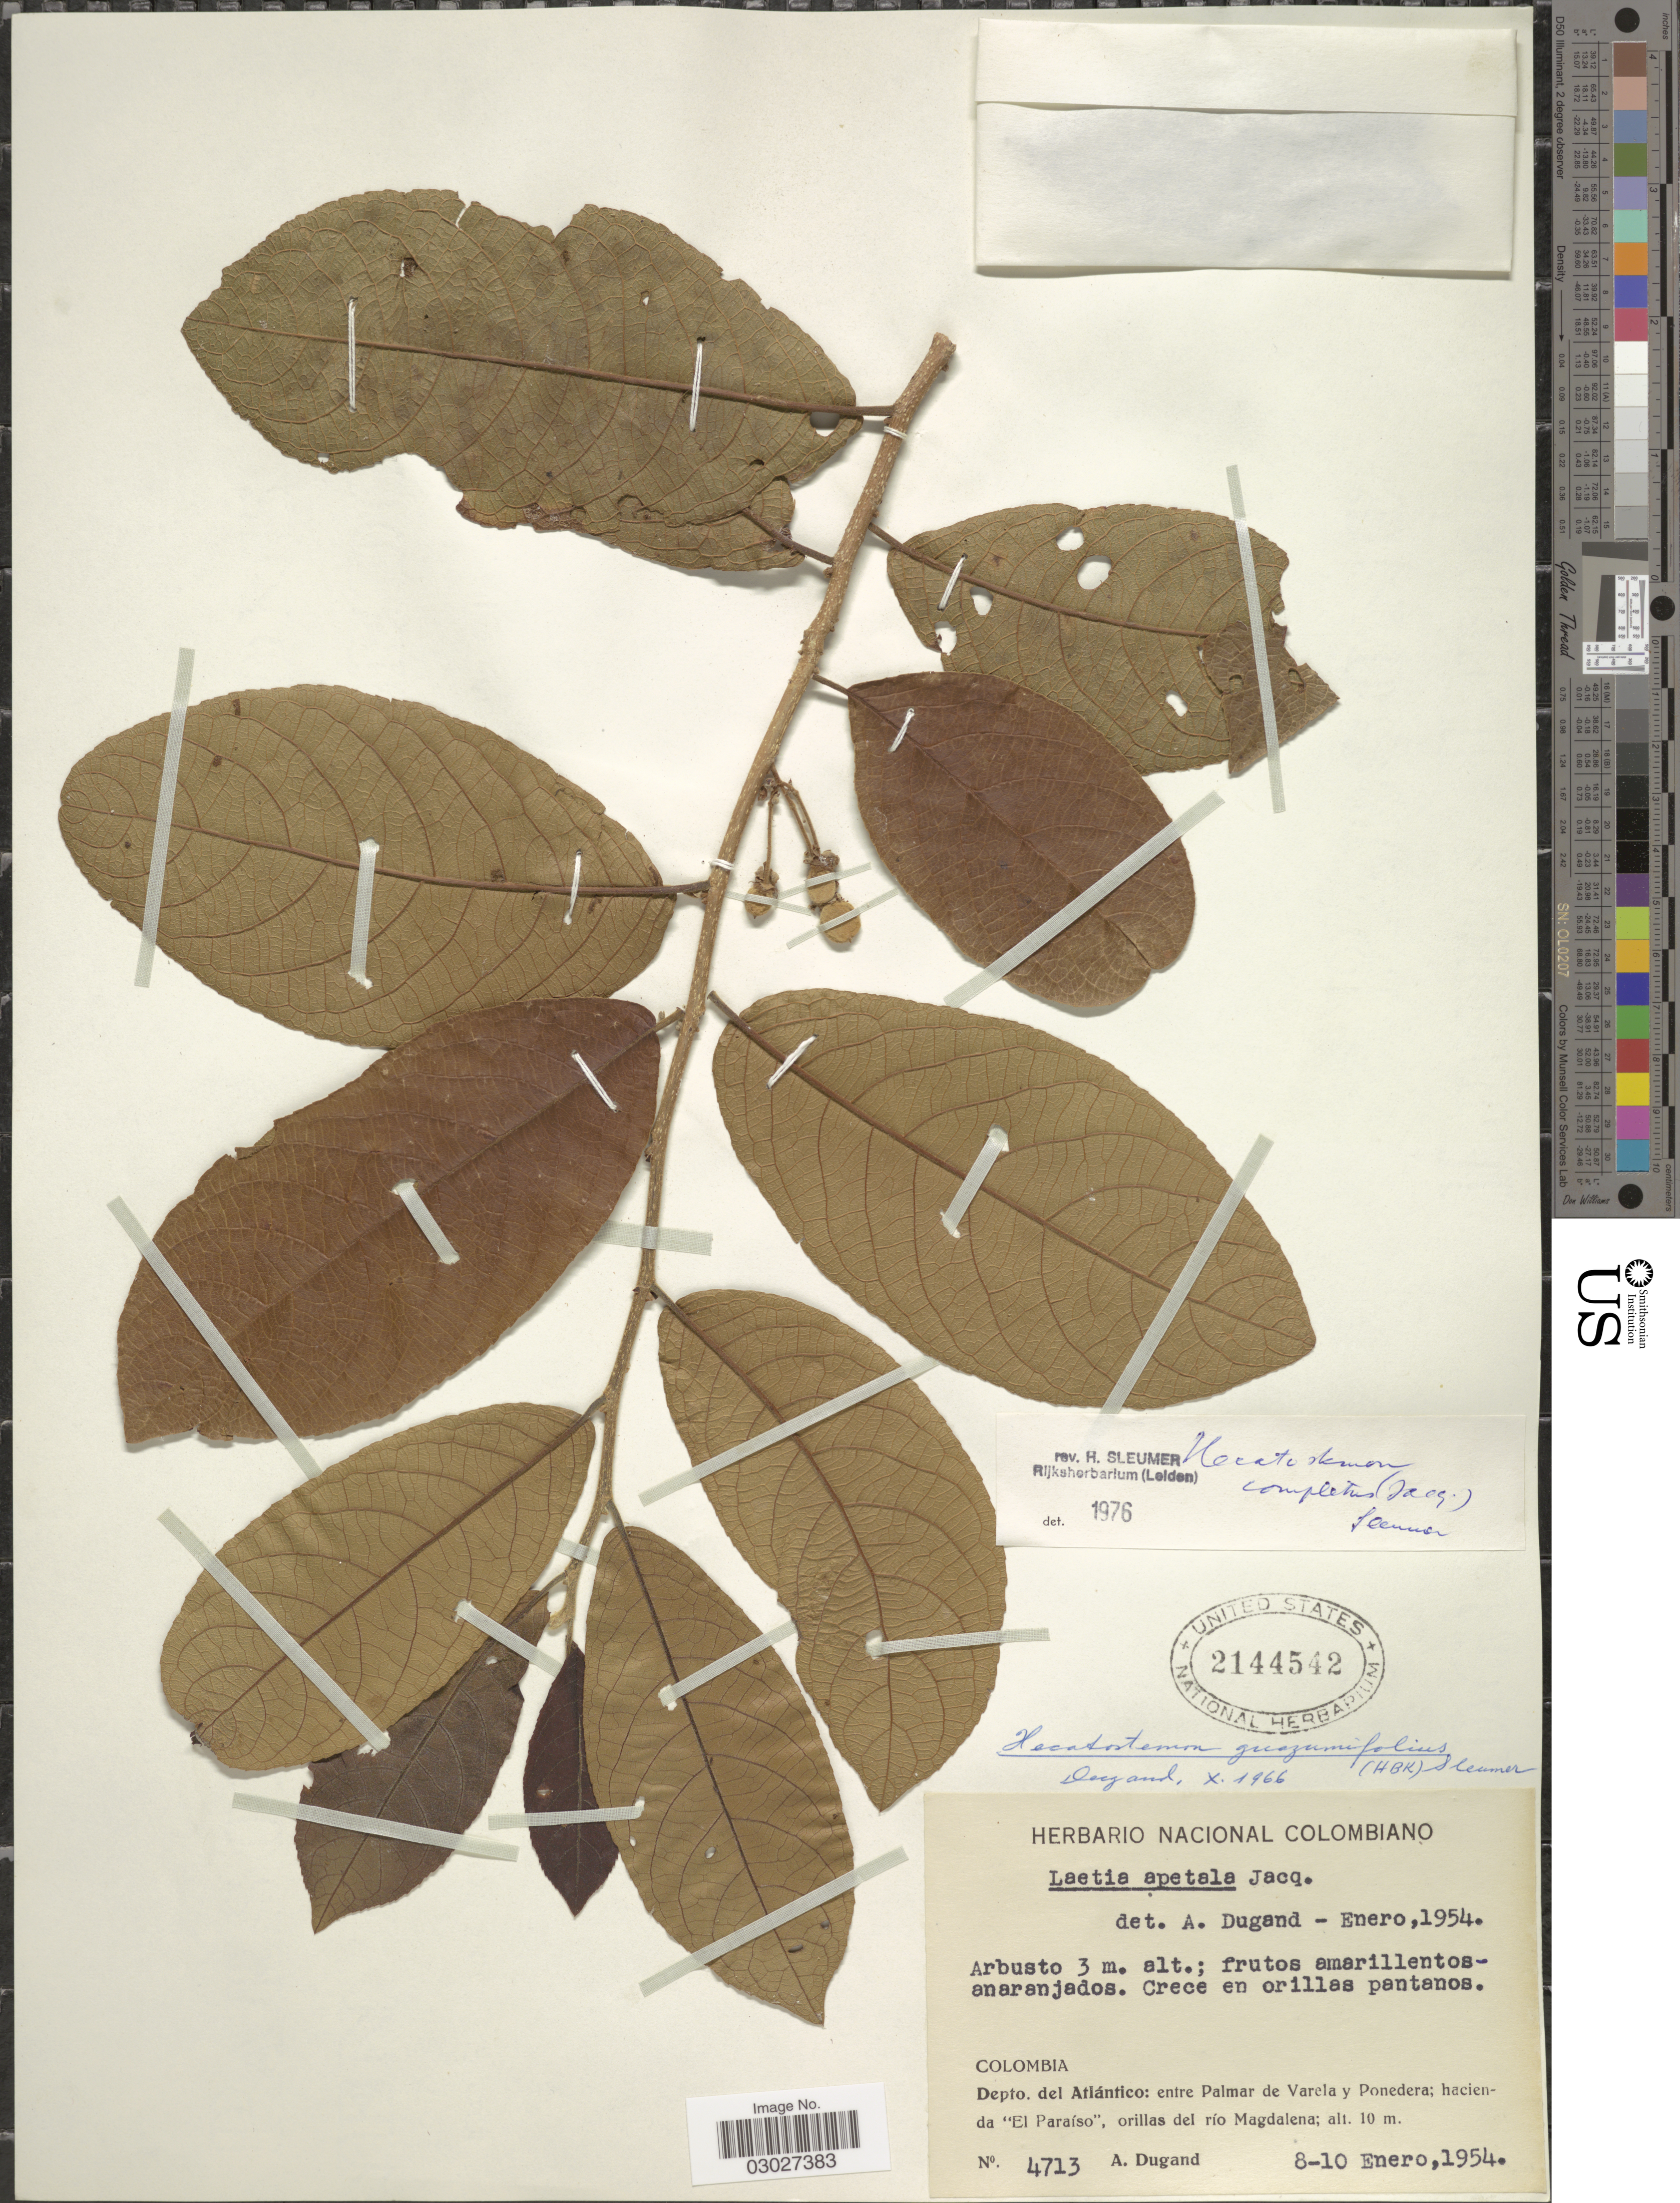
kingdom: Plantae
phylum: Tracheophyta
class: Magnoliopsida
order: Malpighiales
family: Salicaceae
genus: Casearia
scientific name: Casearia completa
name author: (Jacq.) T. Samar. & M.H. Alford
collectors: A. Dugand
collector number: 4713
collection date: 1954-01-08/1954-01-10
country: Colombia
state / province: Atlántico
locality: Depto. del Atlántico: entre Palmar de Varela y Ponedera; hacienda 'El Paraíso', orillas del río Magdalena.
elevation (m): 10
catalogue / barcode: US 2144542